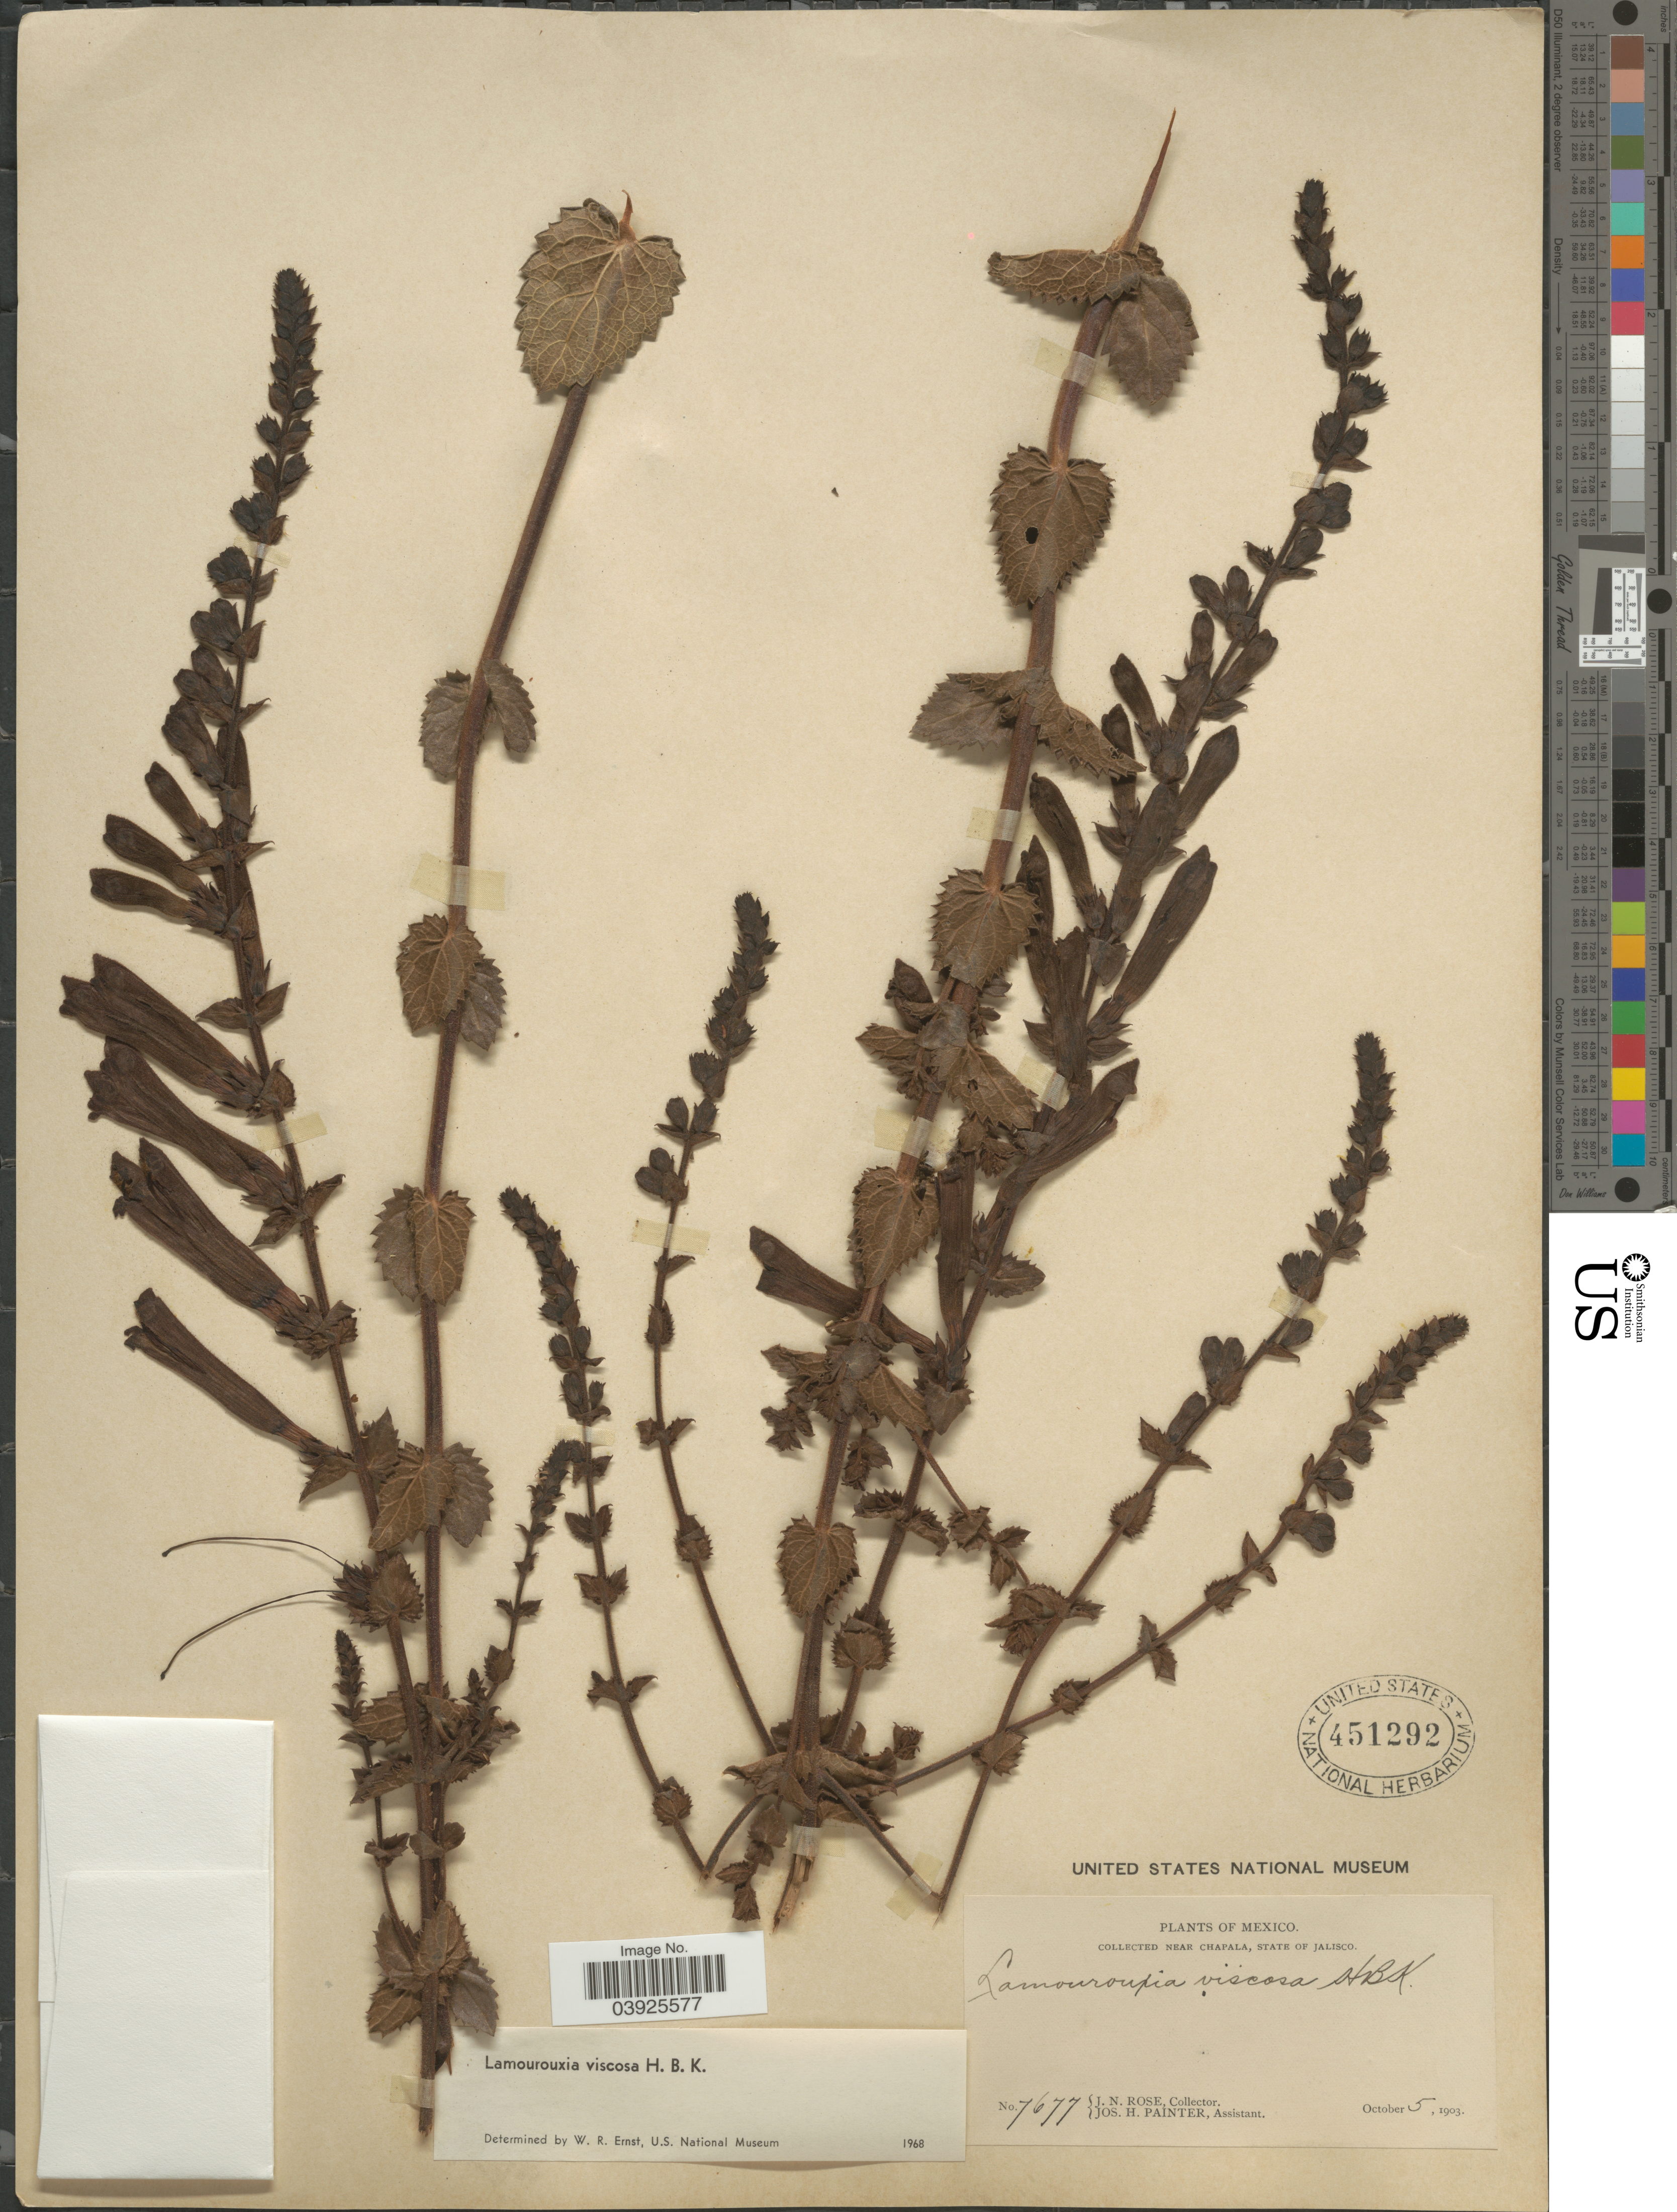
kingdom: Plantae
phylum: Tracheophyta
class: Magnoliopsida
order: Lamiales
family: Orobanchaceae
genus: Lamourouxia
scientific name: Lamourouxia viscosa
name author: Kunth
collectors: J. N. Rose & J. H. Painter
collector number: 7677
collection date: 1903-10-05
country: Mexico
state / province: Jalisco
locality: Near Chapala.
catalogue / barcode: US 451292